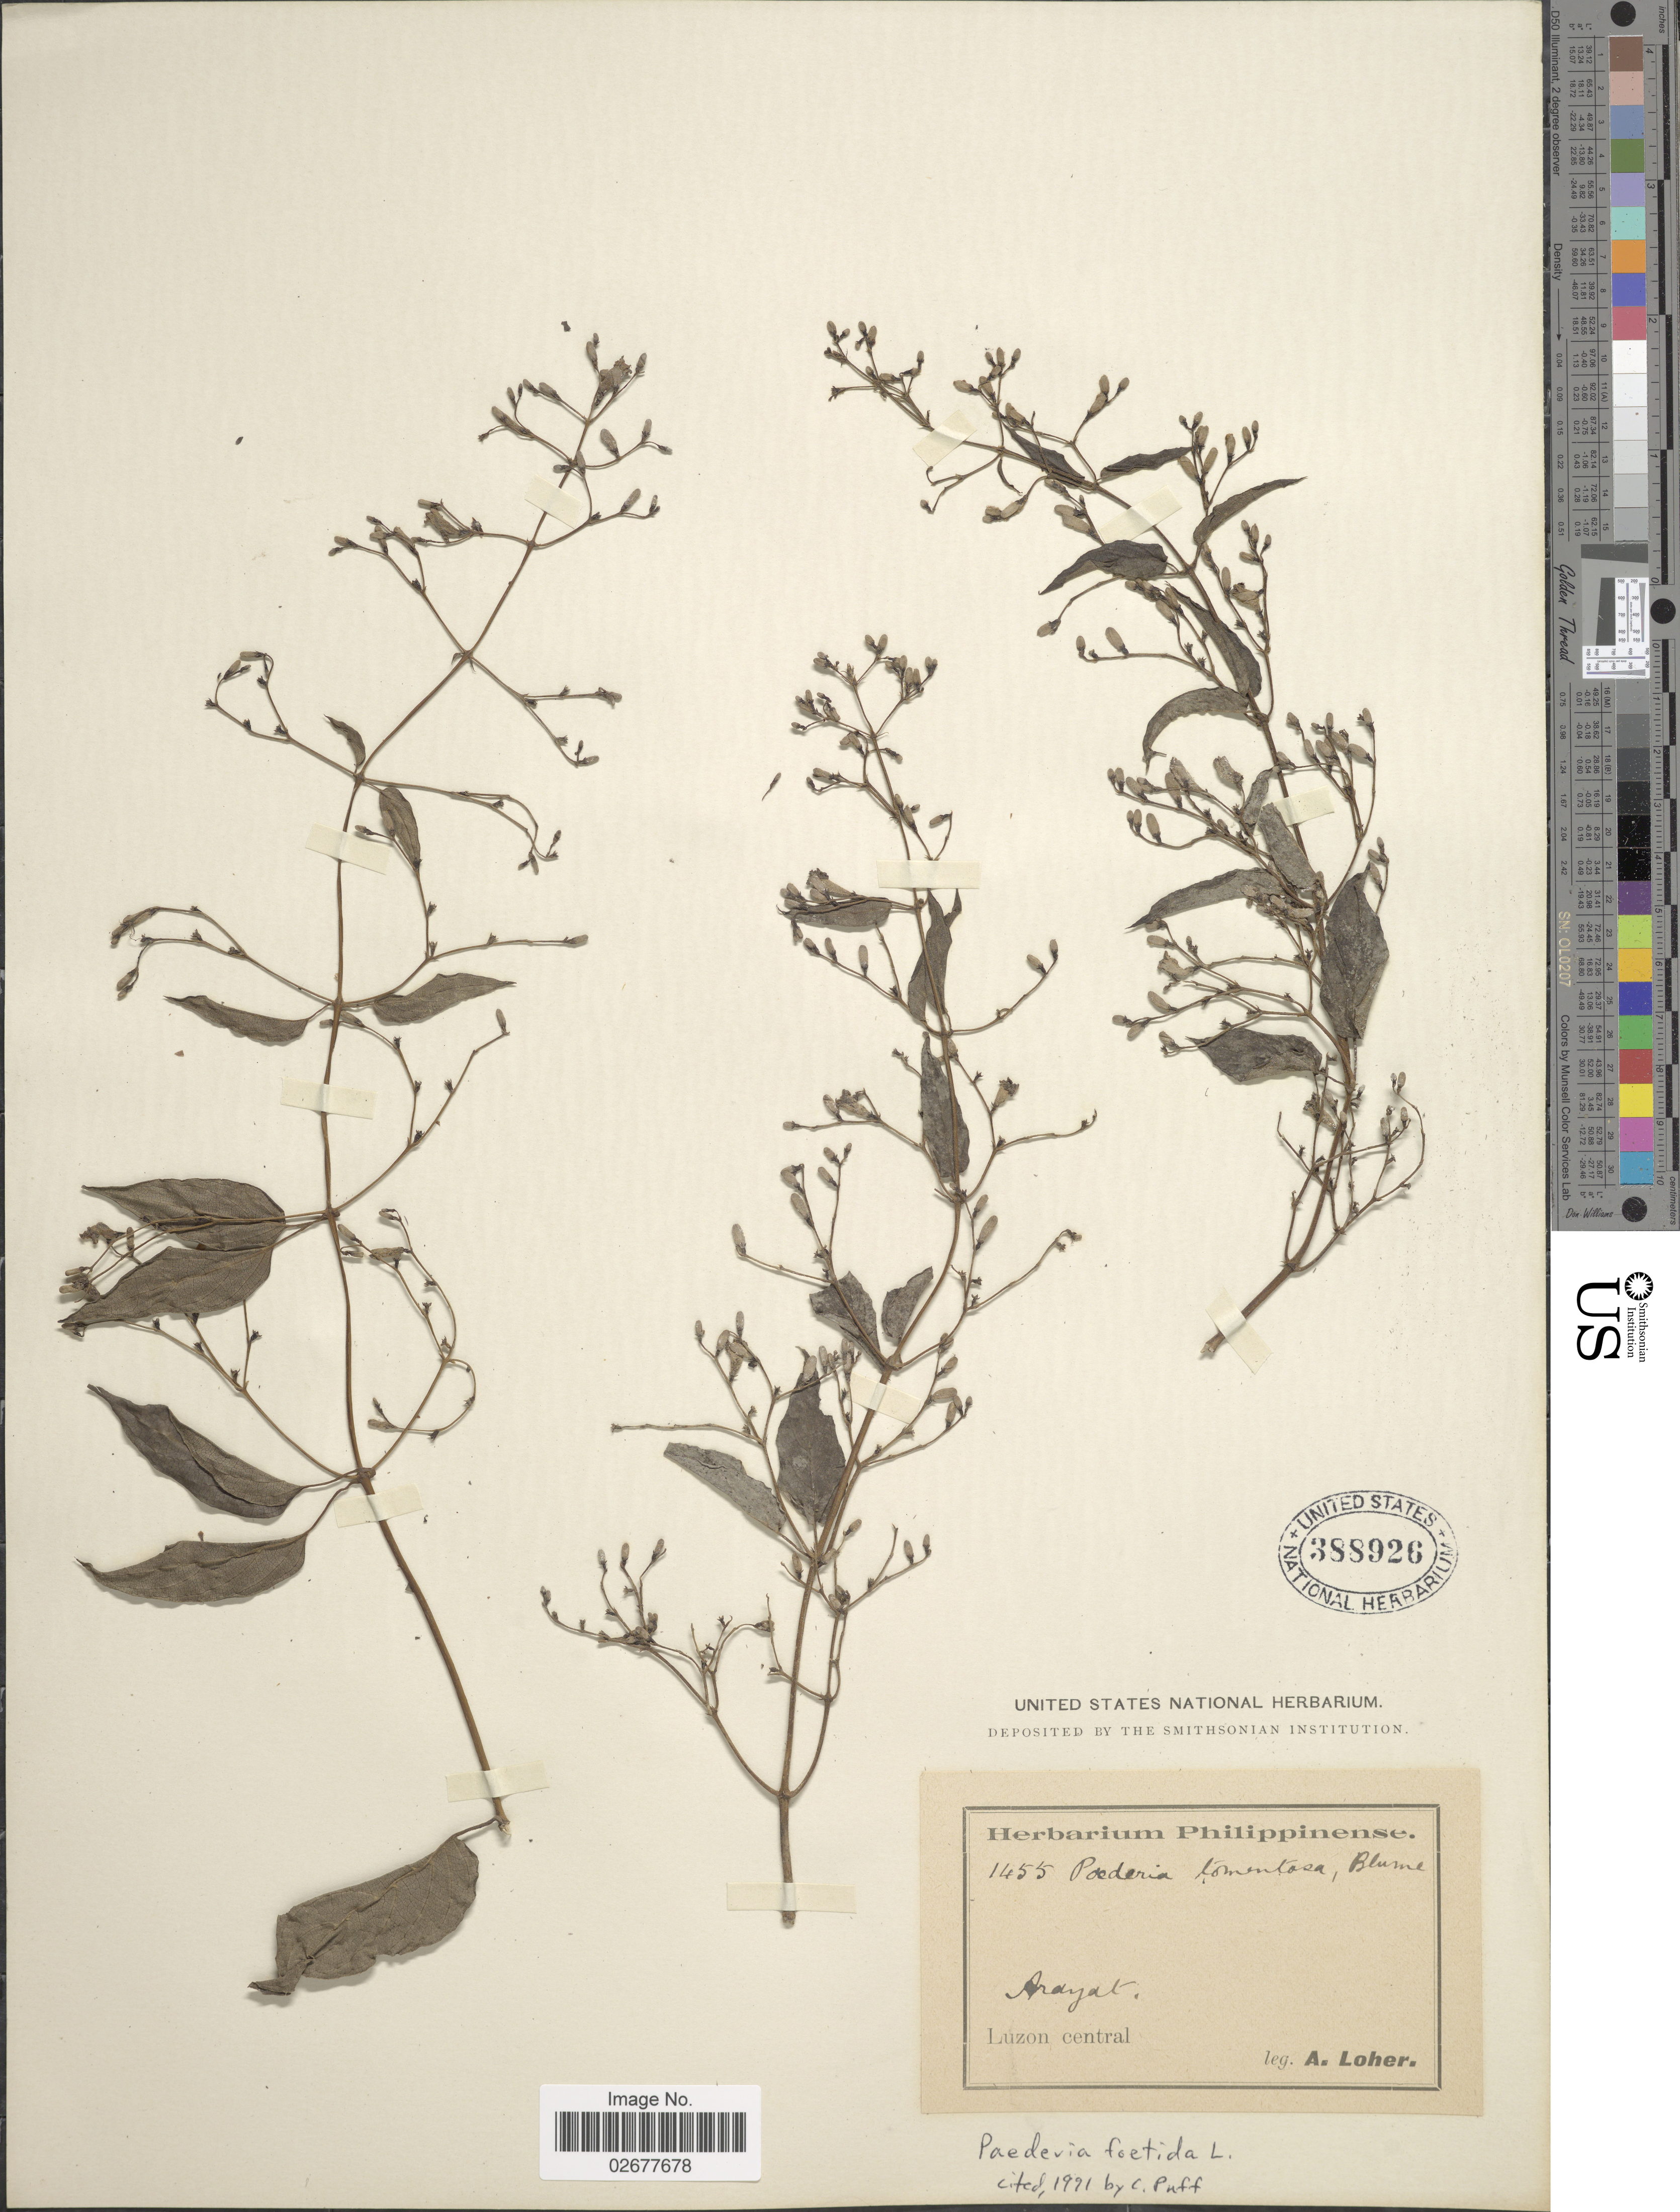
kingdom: Plantae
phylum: Tracheophyta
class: Magnoliopsida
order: Gentianales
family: Rubiaceae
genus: Paederia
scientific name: Paederia foetida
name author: Wall.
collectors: A. Loher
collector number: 1455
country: Philippines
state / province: Central Luzon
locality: Arayat. Luzon Central.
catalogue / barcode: US 388926